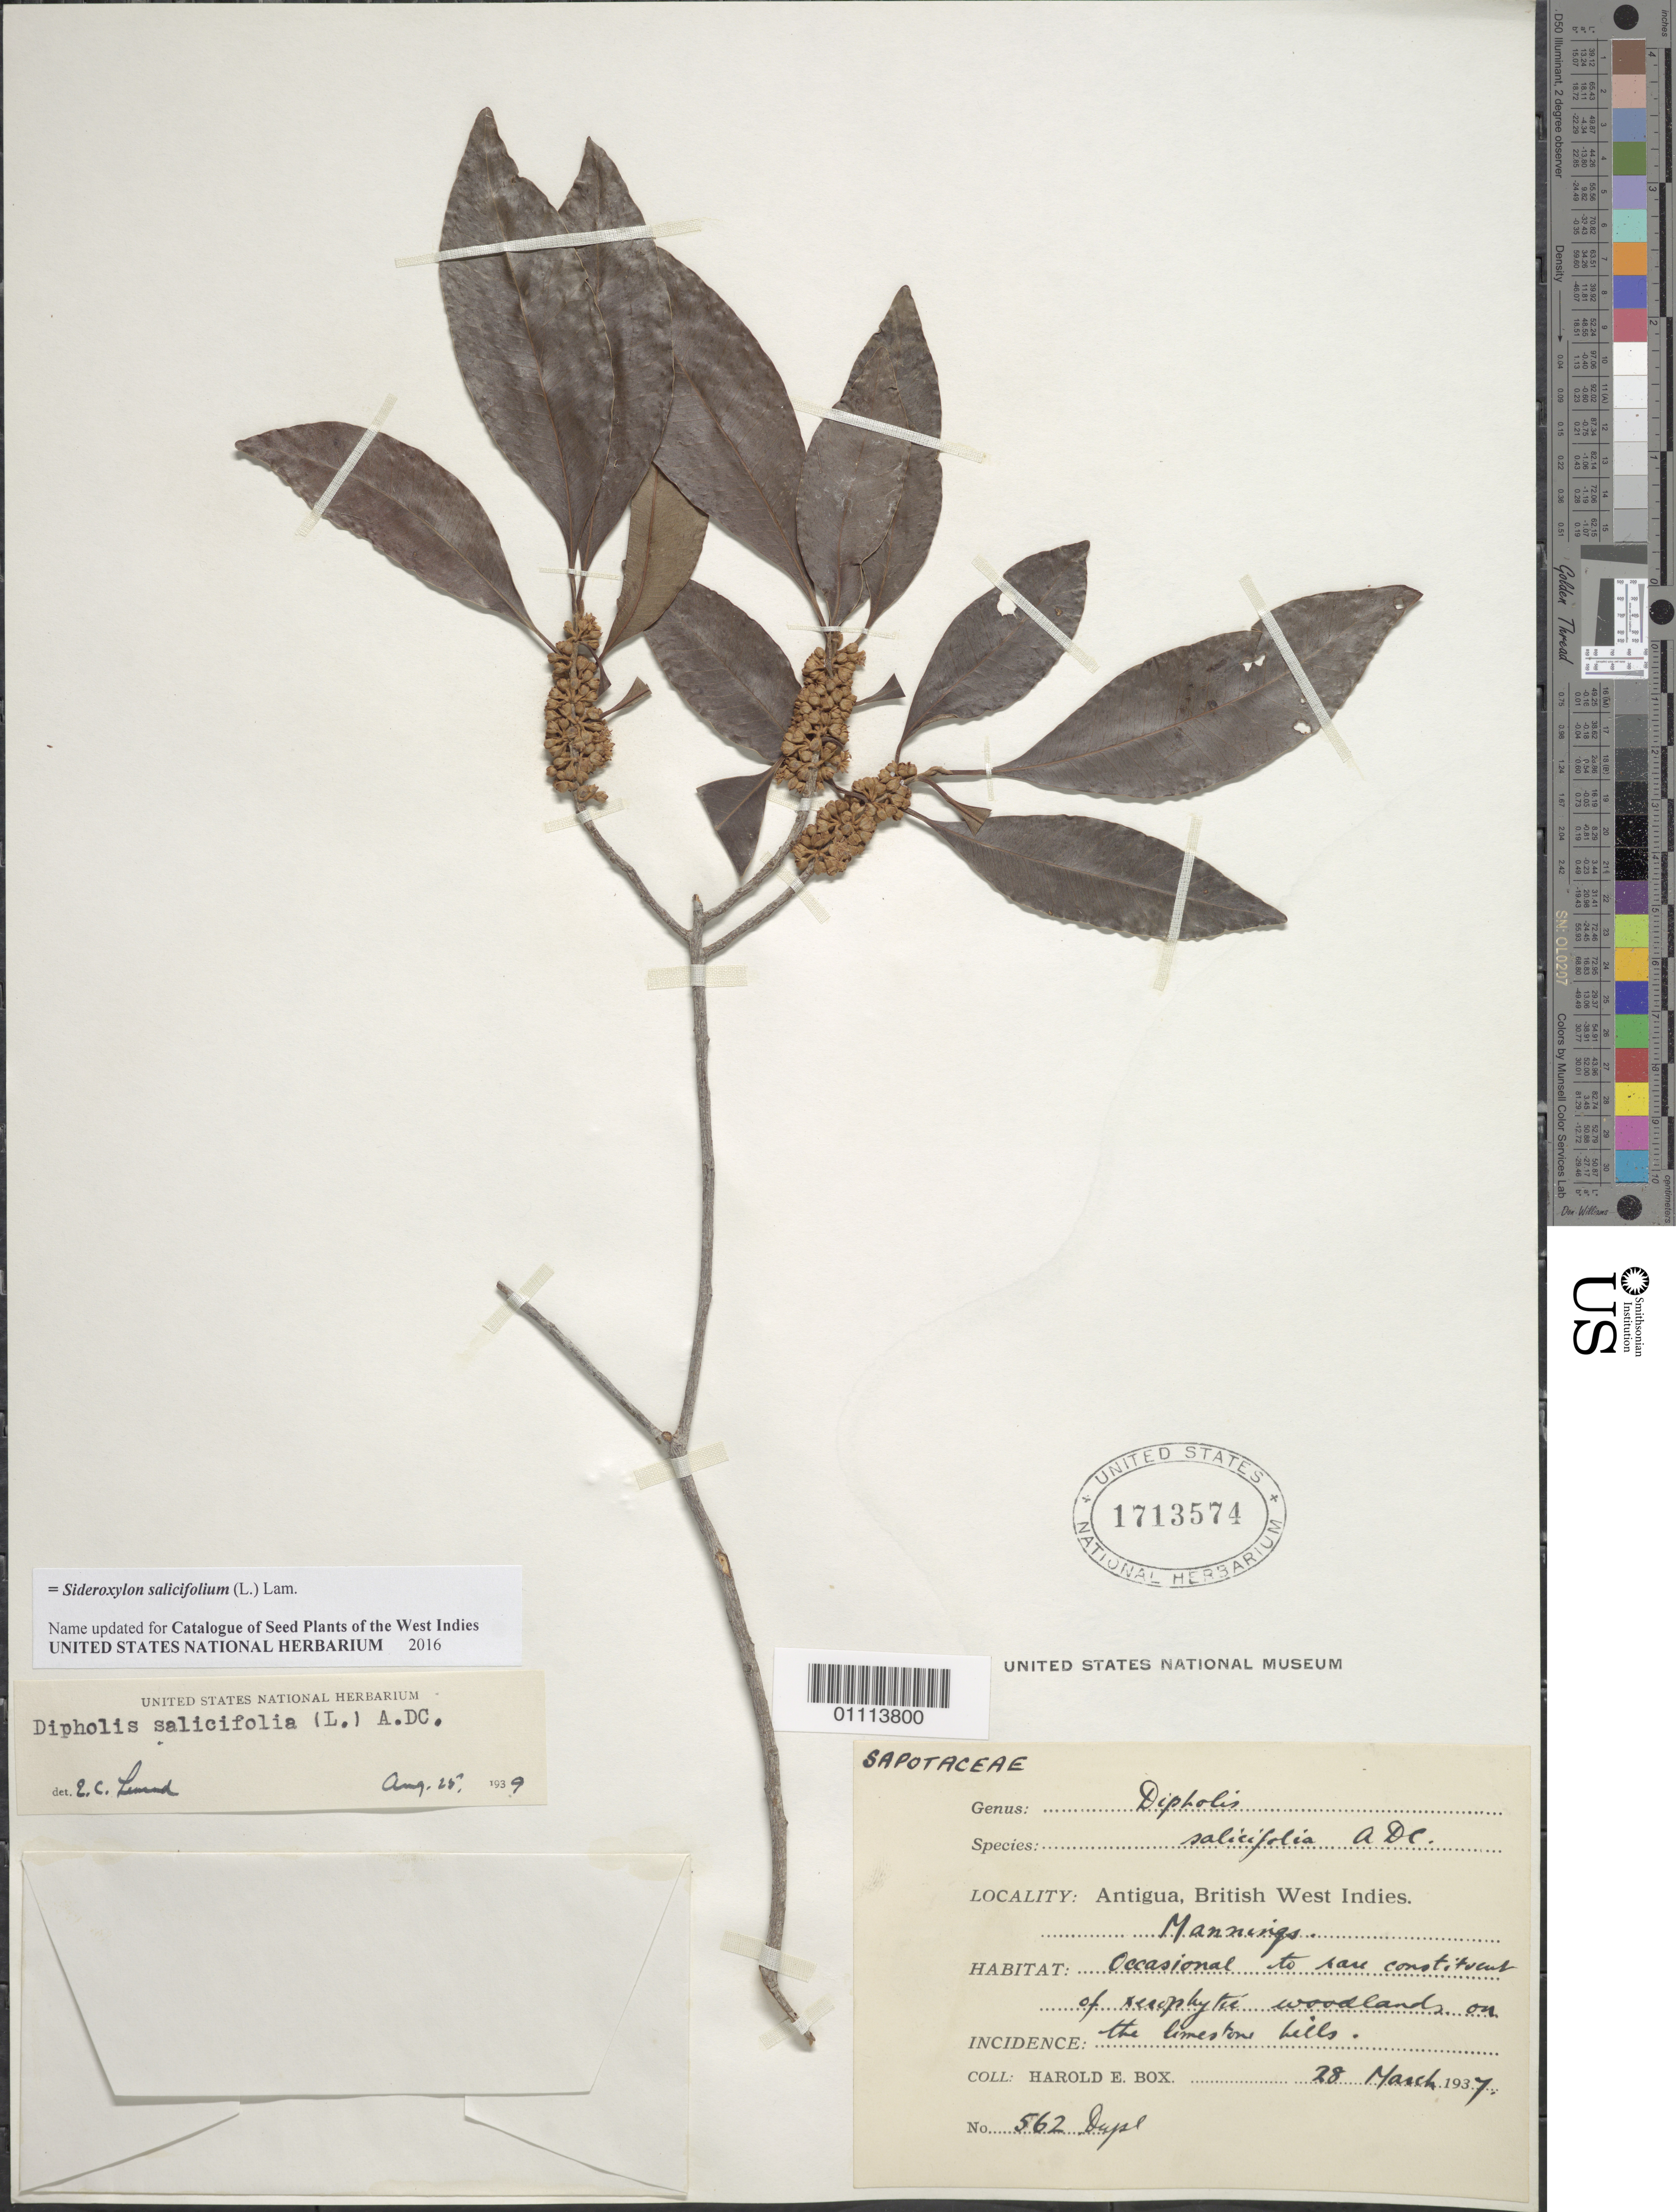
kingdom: Plantae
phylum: Tracheophyta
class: Magnoliopsida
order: Ericales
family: Sapotaceae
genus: Dipholis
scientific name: Dipholis salicifolia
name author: (L.) A. DC.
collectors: H. E. Box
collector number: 562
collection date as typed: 28 Mar 1937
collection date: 1937-03-28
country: Antigua and Barbuda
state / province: Saint Philip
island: Antigua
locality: Mannings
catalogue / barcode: US 1713574